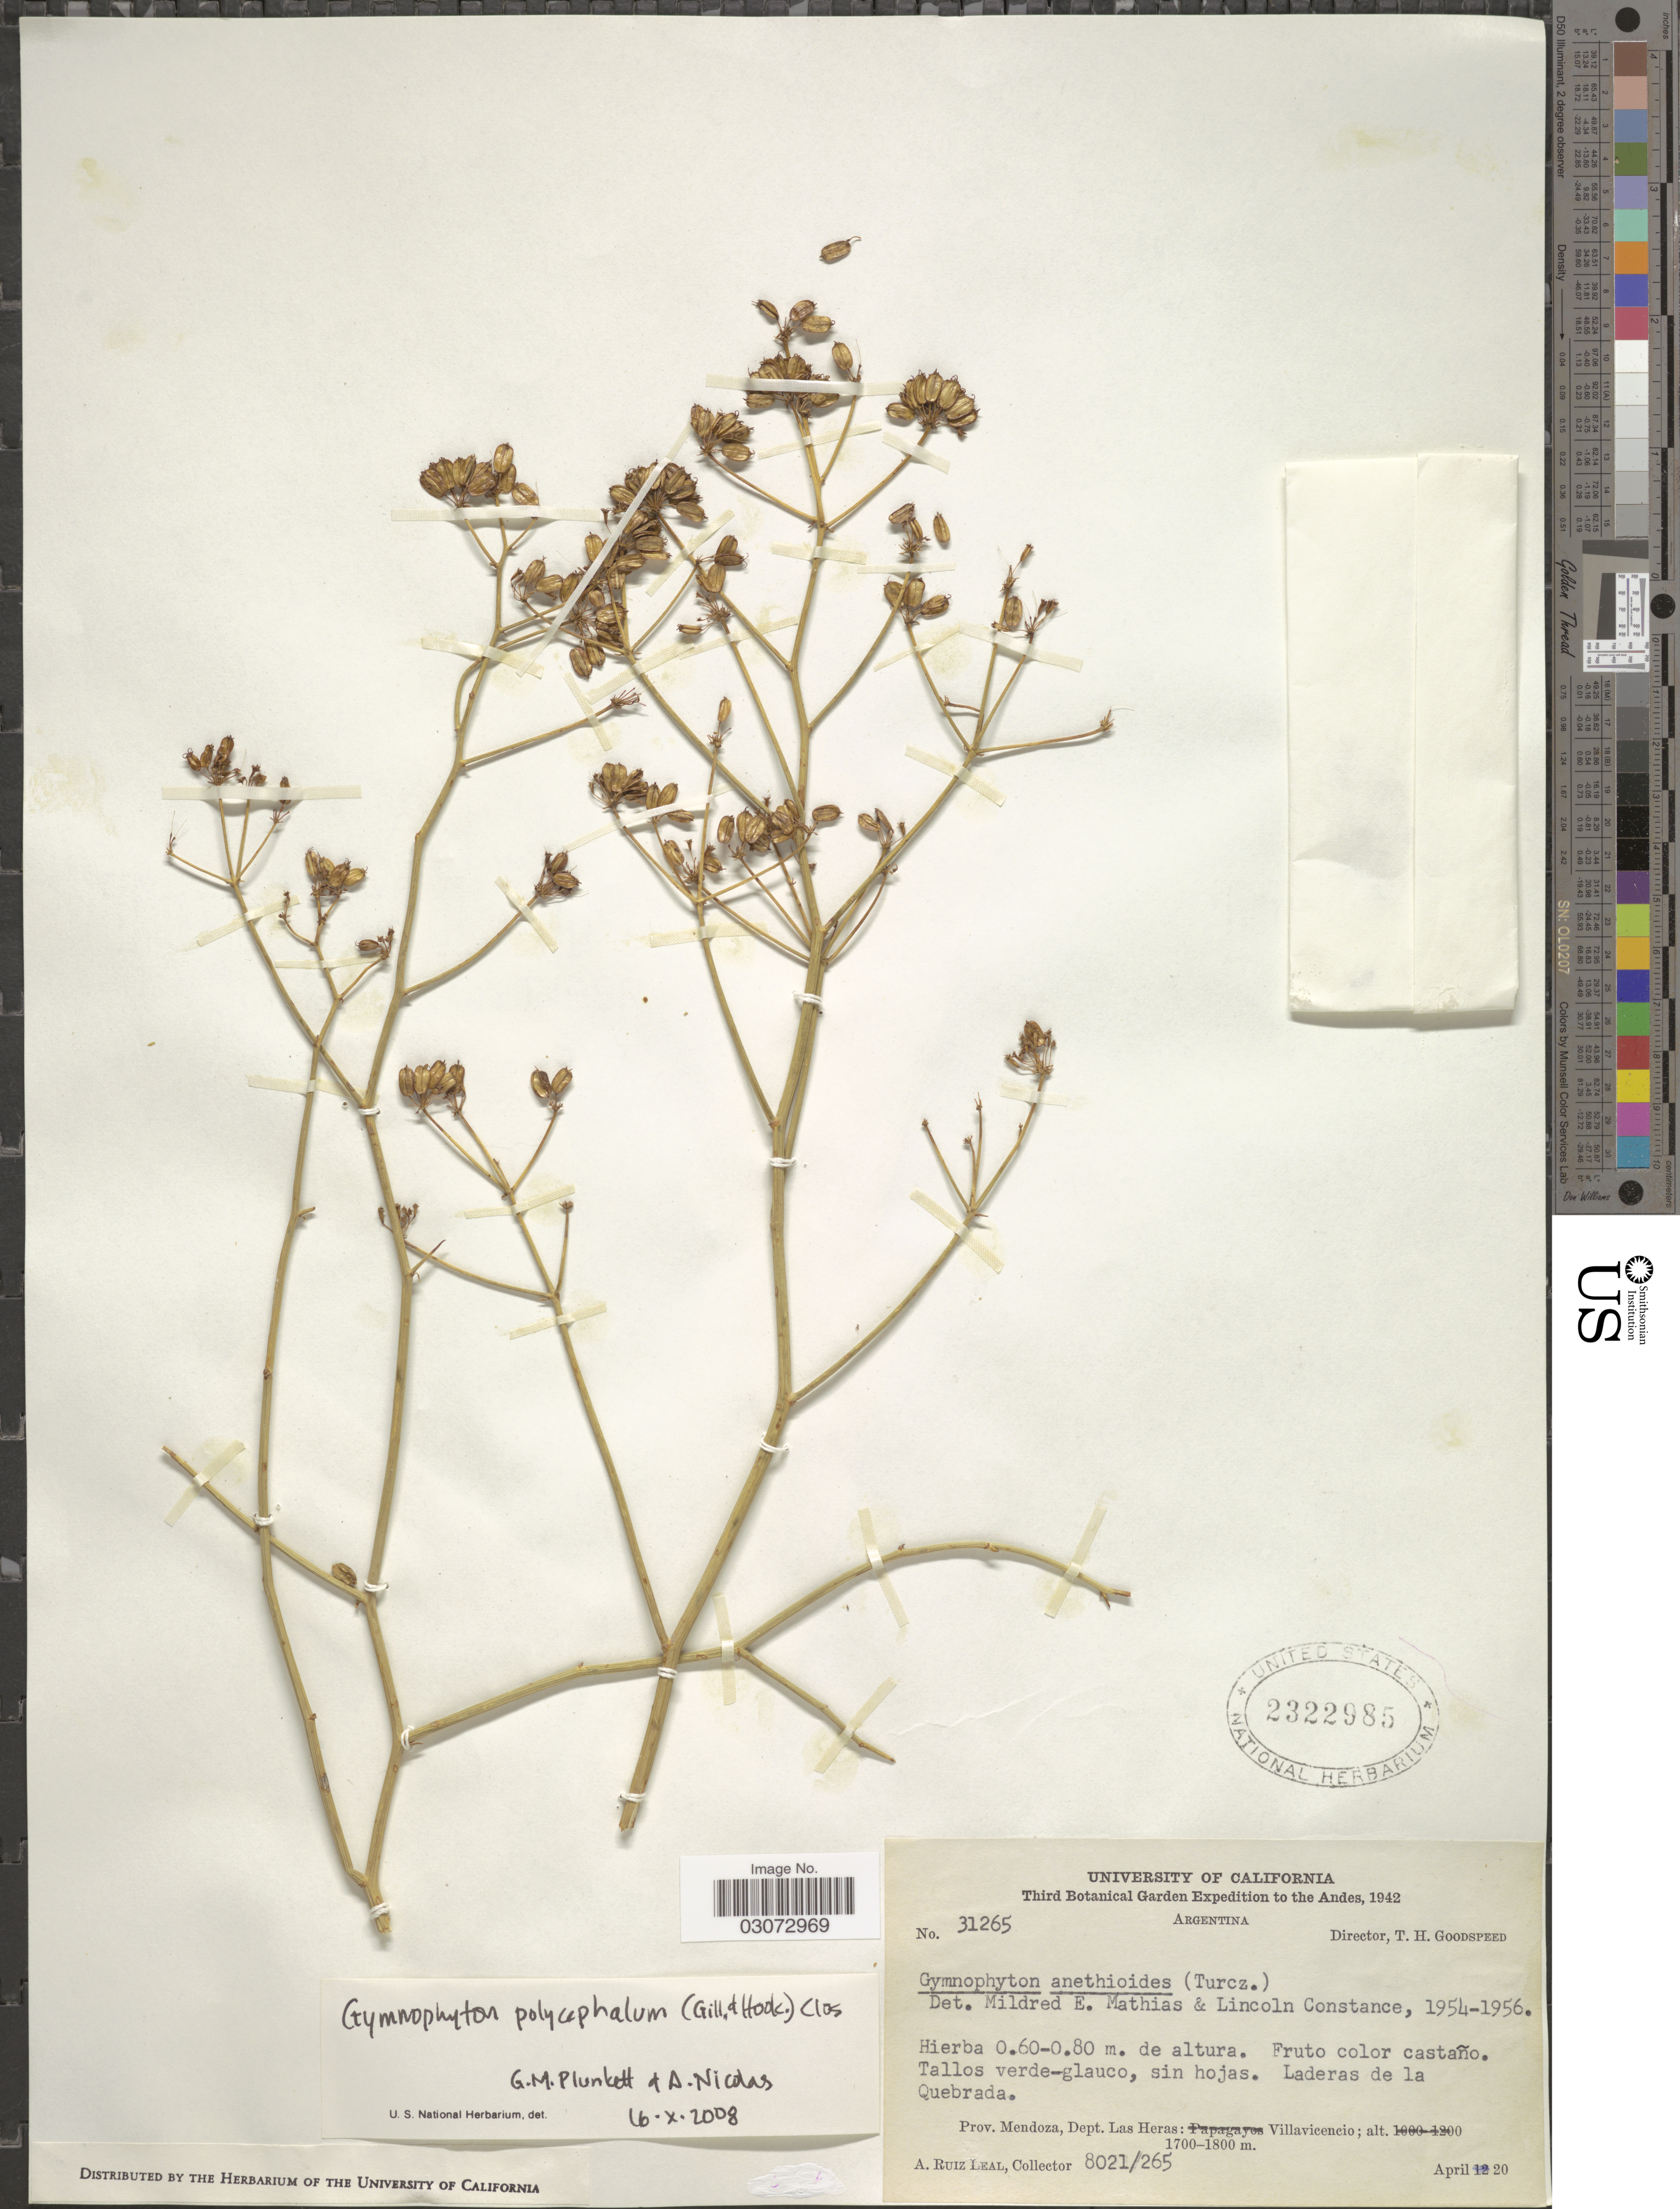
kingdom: Plantae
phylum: Tracheophyta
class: Magnoliopsida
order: Apiales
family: Apiaceae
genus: Gymnophyton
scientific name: Gymnophyton polycephalum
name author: Clos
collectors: A. R. Leal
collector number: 8021/265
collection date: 1942-04-20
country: Argentina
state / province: Mendoza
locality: The Andes. Laderas de la Quebrada. Prov. Mendoza, Dept. Las Heras: Villavicencio.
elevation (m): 1700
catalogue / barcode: US 2322985